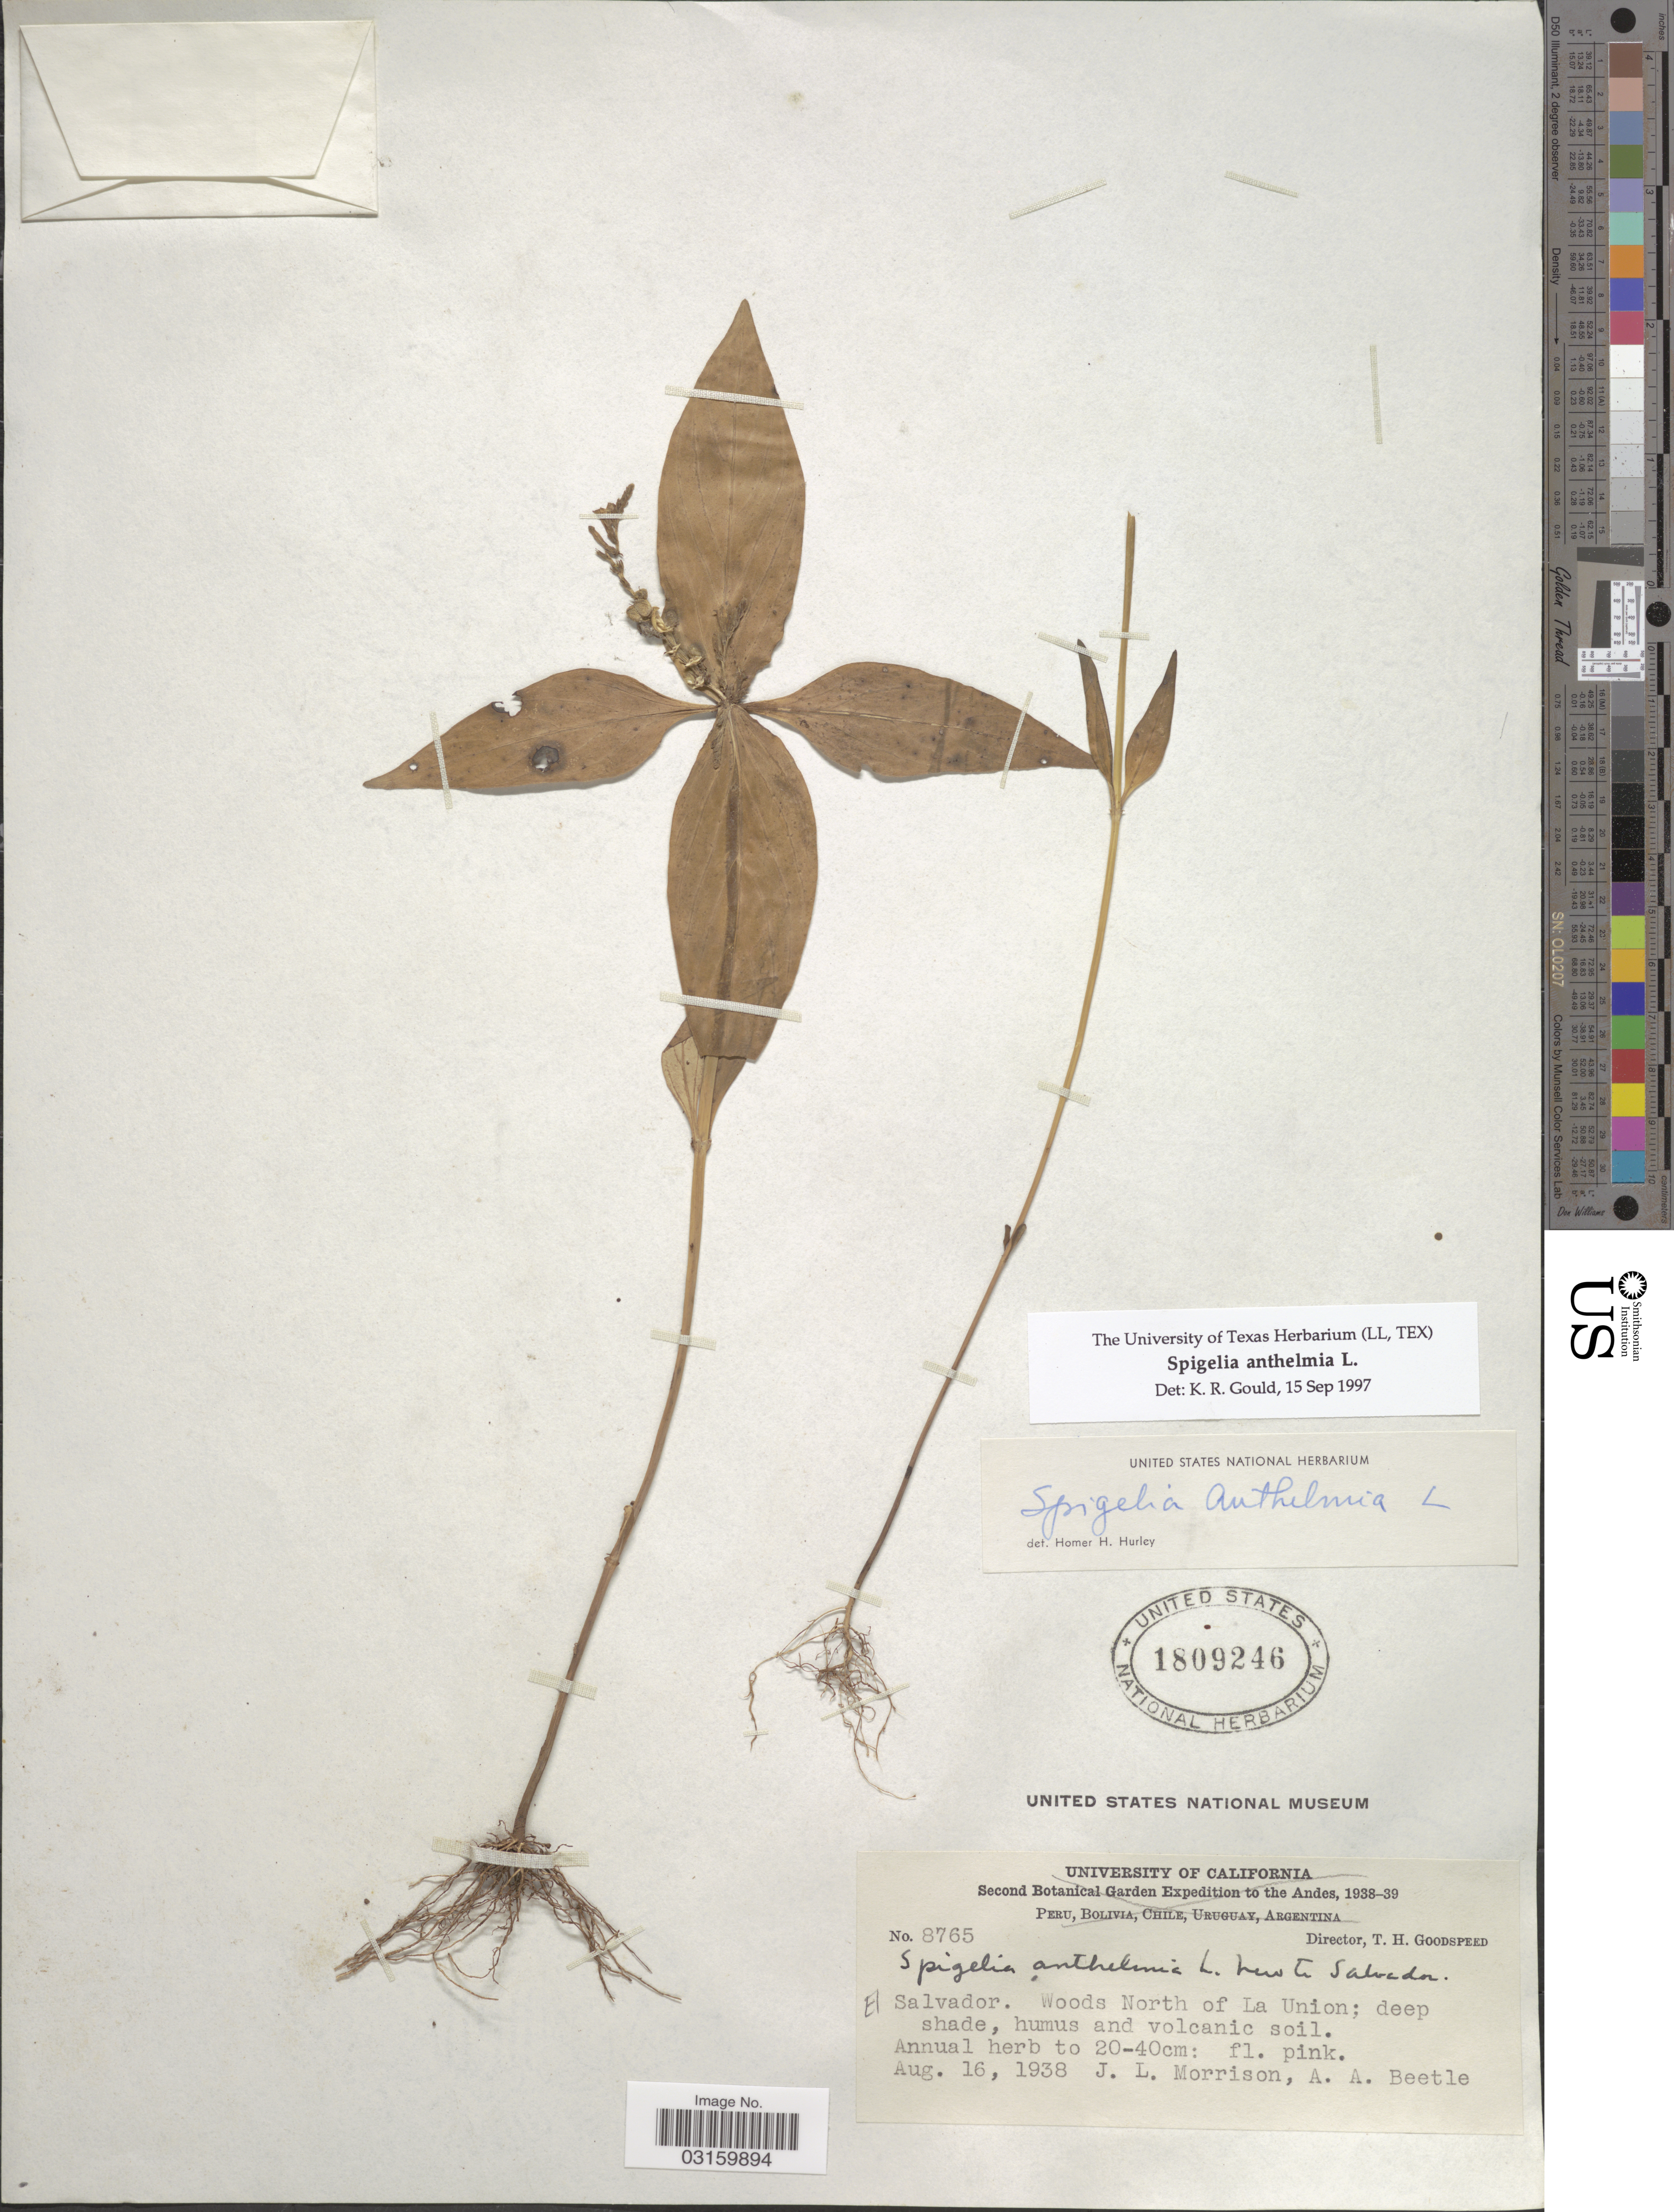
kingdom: Plantae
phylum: Tracheophyta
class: Magnoliopsida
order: Gentianales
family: Loganiaceae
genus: Spigelia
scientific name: Spigelia anthelmia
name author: L.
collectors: J. Morrison & A. A. Beetle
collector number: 8765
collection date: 1938-08-16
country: El Salvador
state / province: La Union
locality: Woods North of La Union.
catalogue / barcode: US 1809246